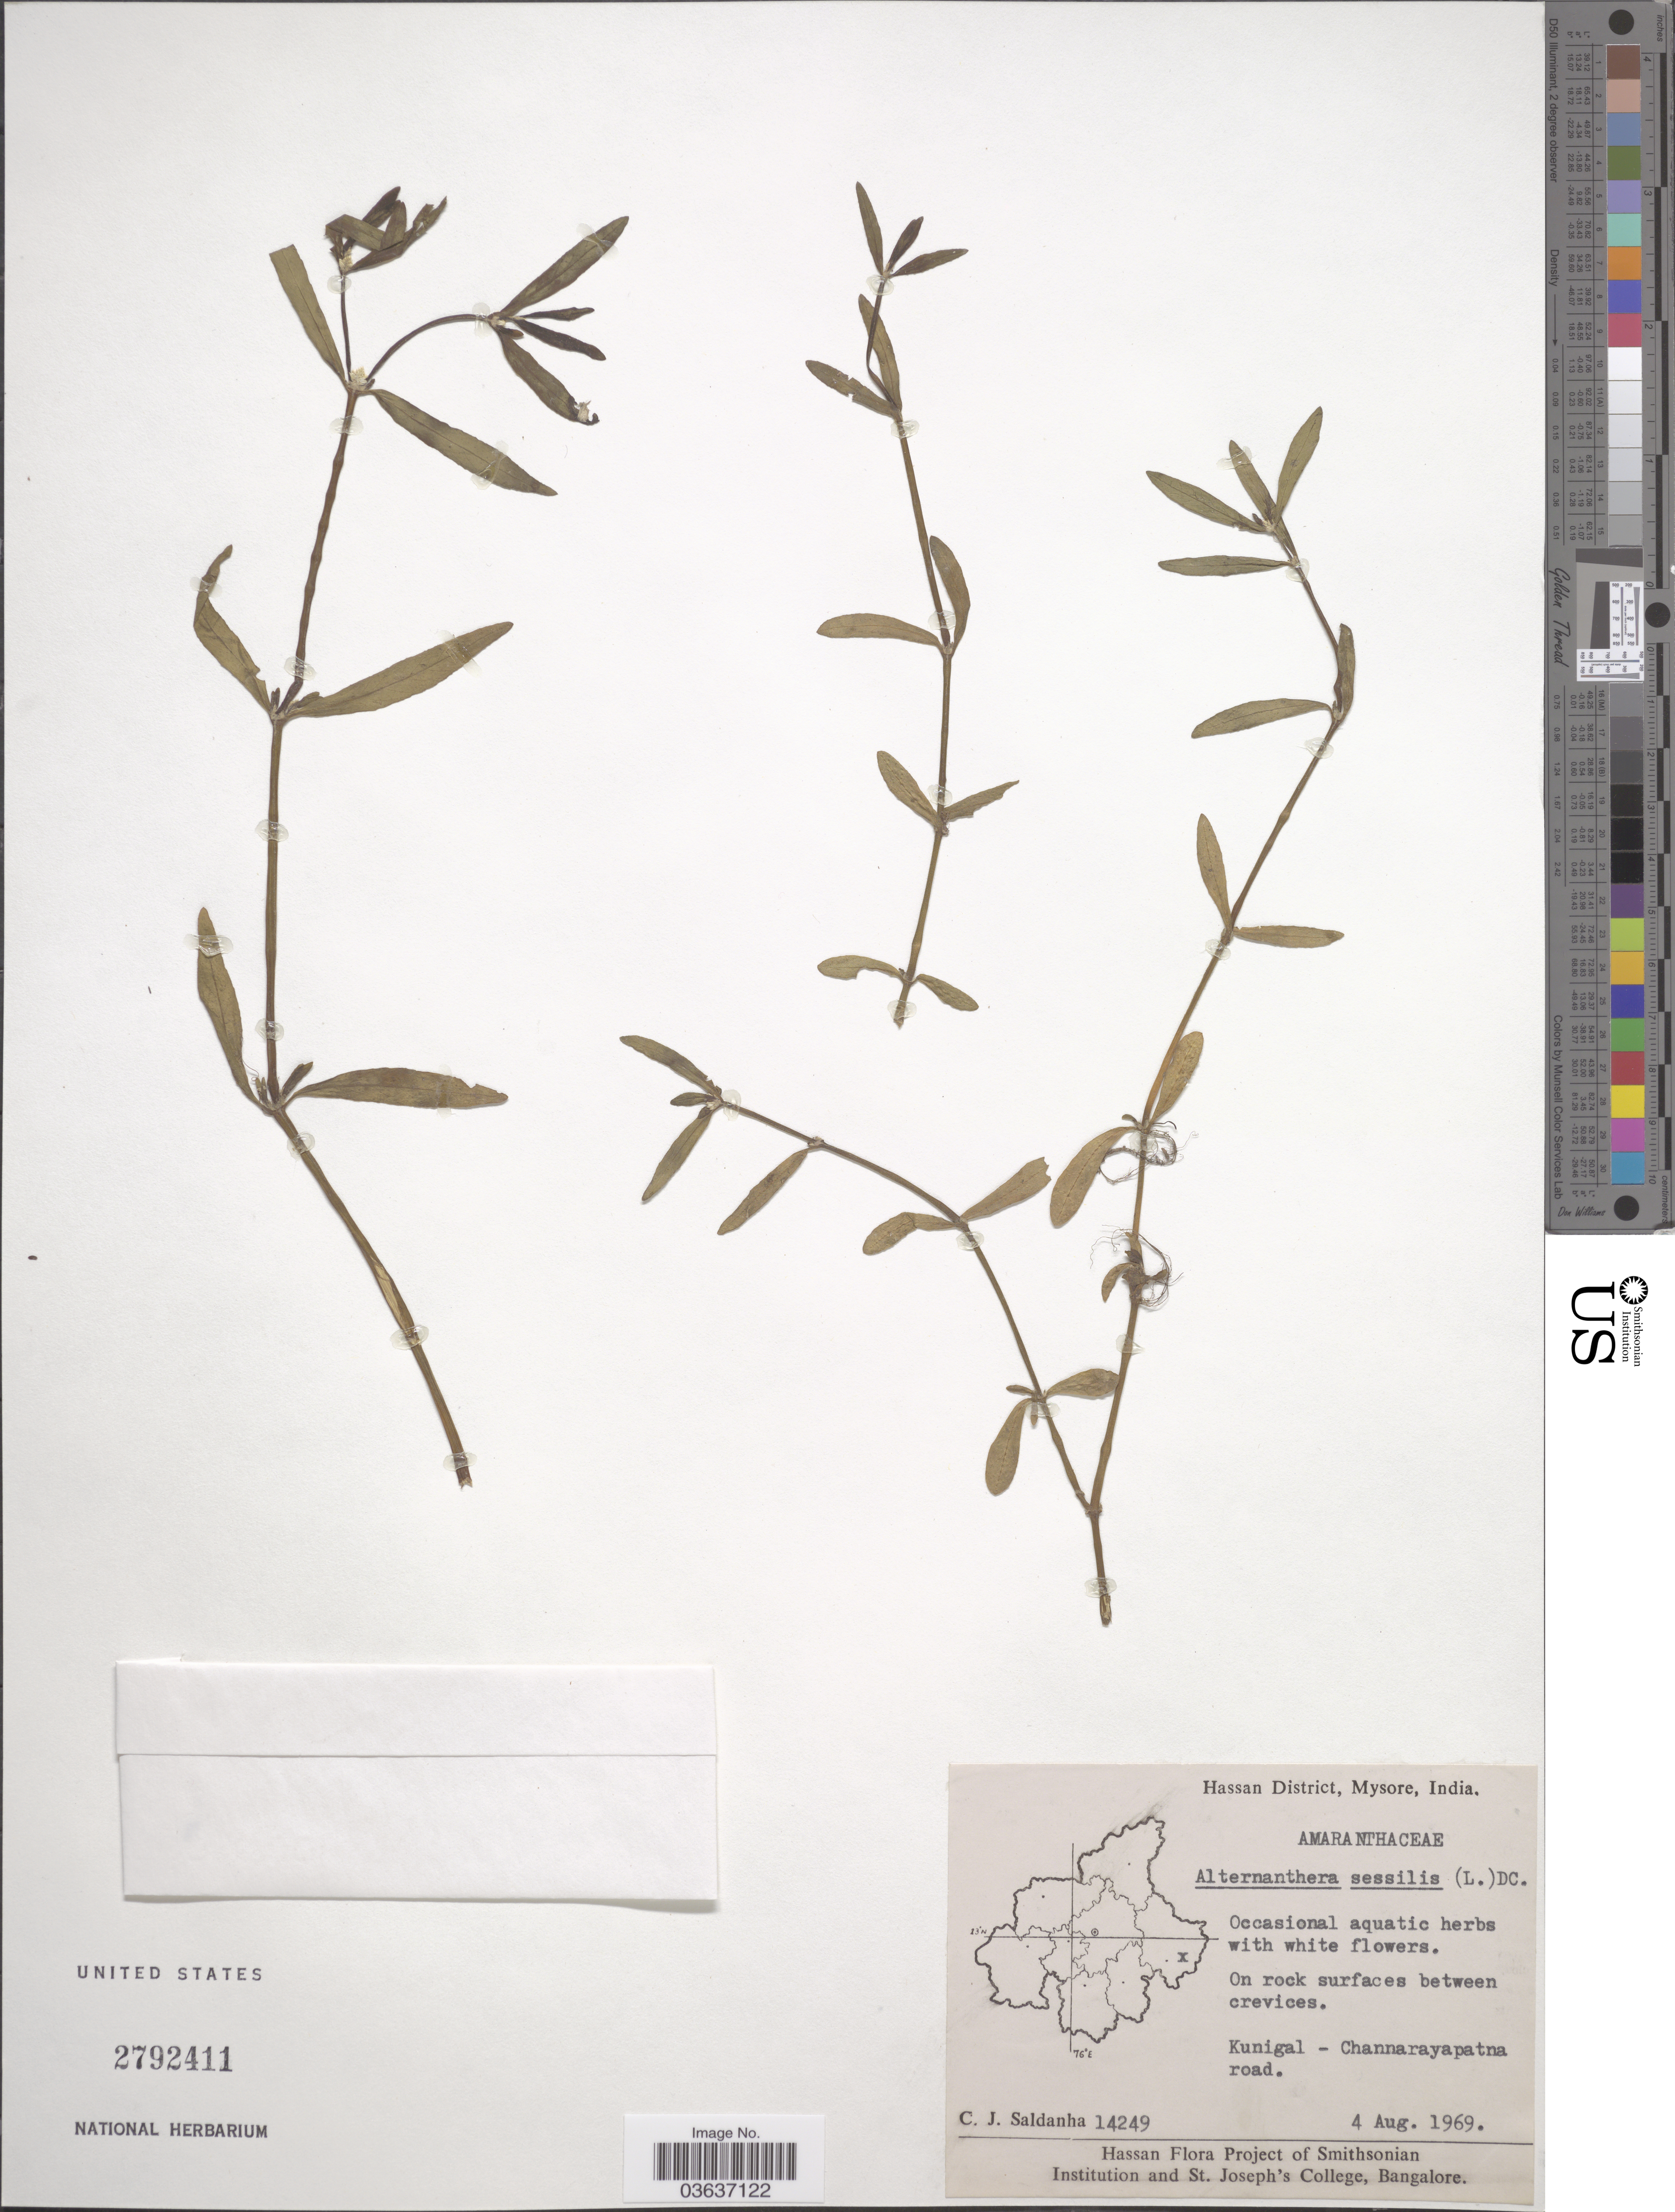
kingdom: Plantae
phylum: Tracheophyta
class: Magnoliopsida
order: Caryophyllales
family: Amaranthaceae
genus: Alternanthera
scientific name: Alternanthera sessilis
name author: (L.) DC.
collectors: C. J. Saldanha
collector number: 14249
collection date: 1969-08-04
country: India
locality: Hassan District, Mysore. Kunigal - Channarayapatna road.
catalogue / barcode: US 2792411